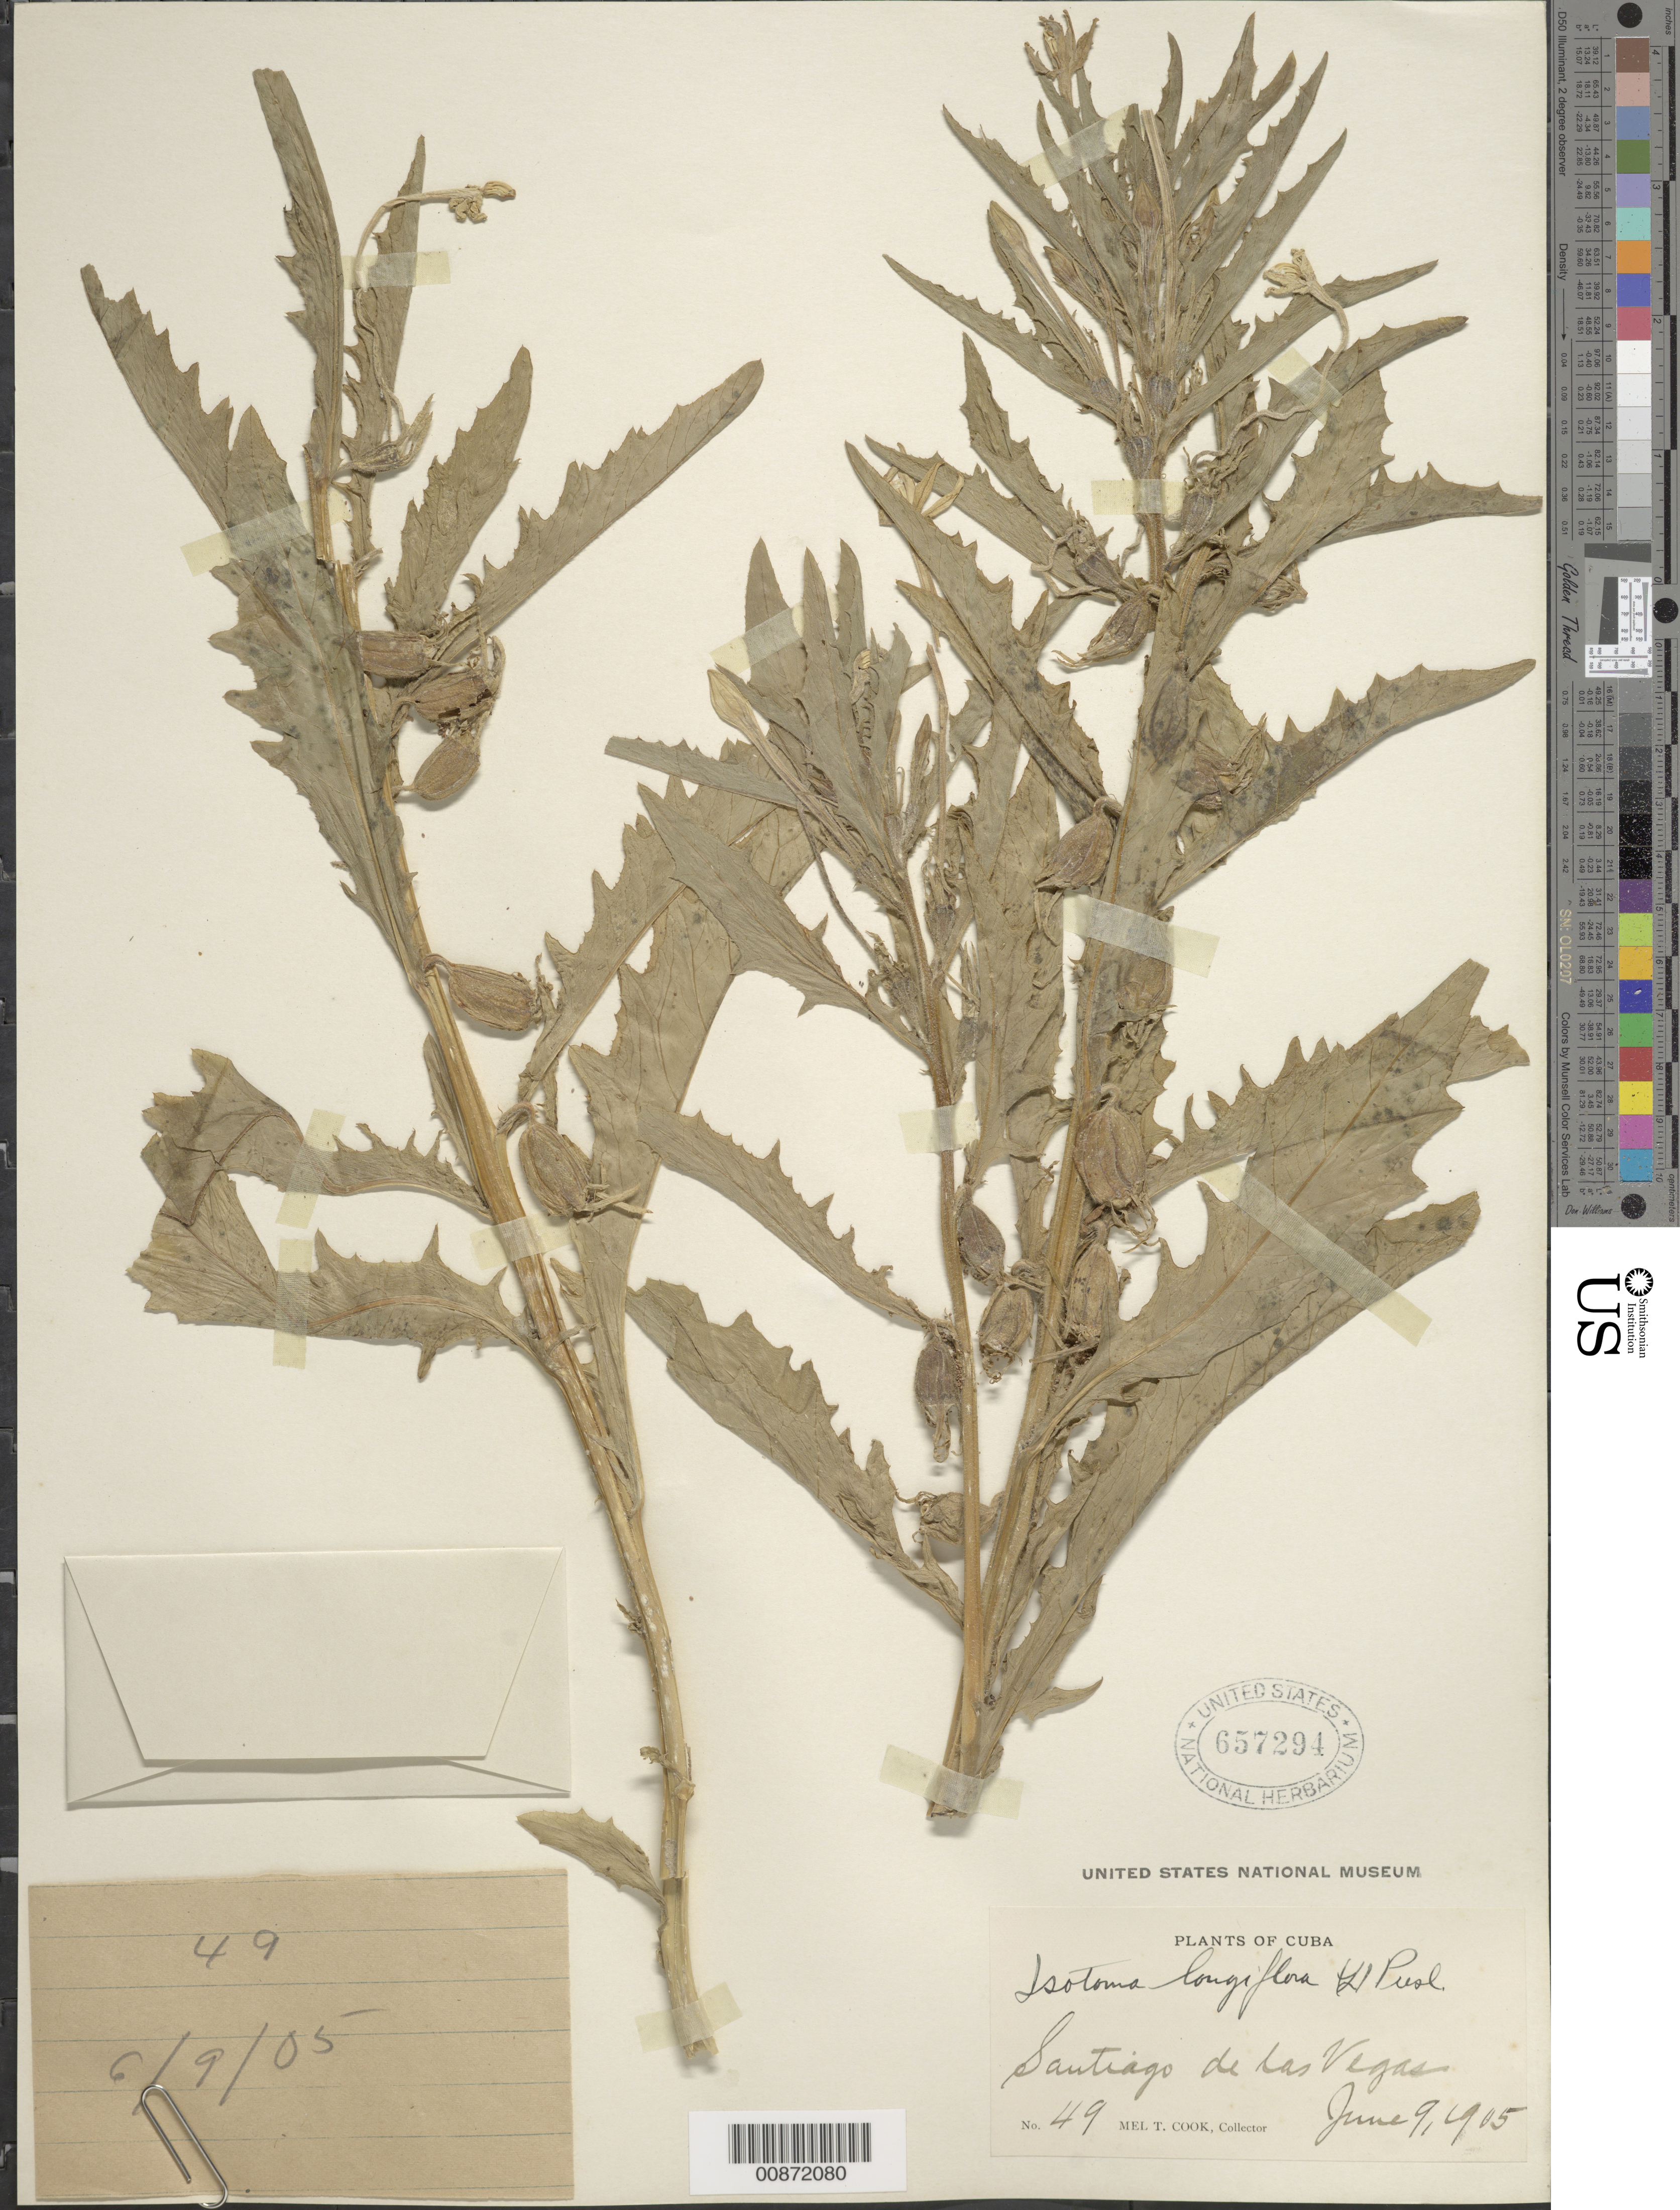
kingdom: Plantae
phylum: Tracheophyta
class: Magnoliopsida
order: Asterales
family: Campanulaceae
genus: Hippobroma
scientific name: Hippobroma longiflora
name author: (L.) G. Don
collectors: M. T. Cook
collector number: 49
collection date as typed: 09 Jun 1905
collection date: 1905-06-09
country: Cuba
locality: Santiago de Las Vegas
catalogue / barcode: US 657294